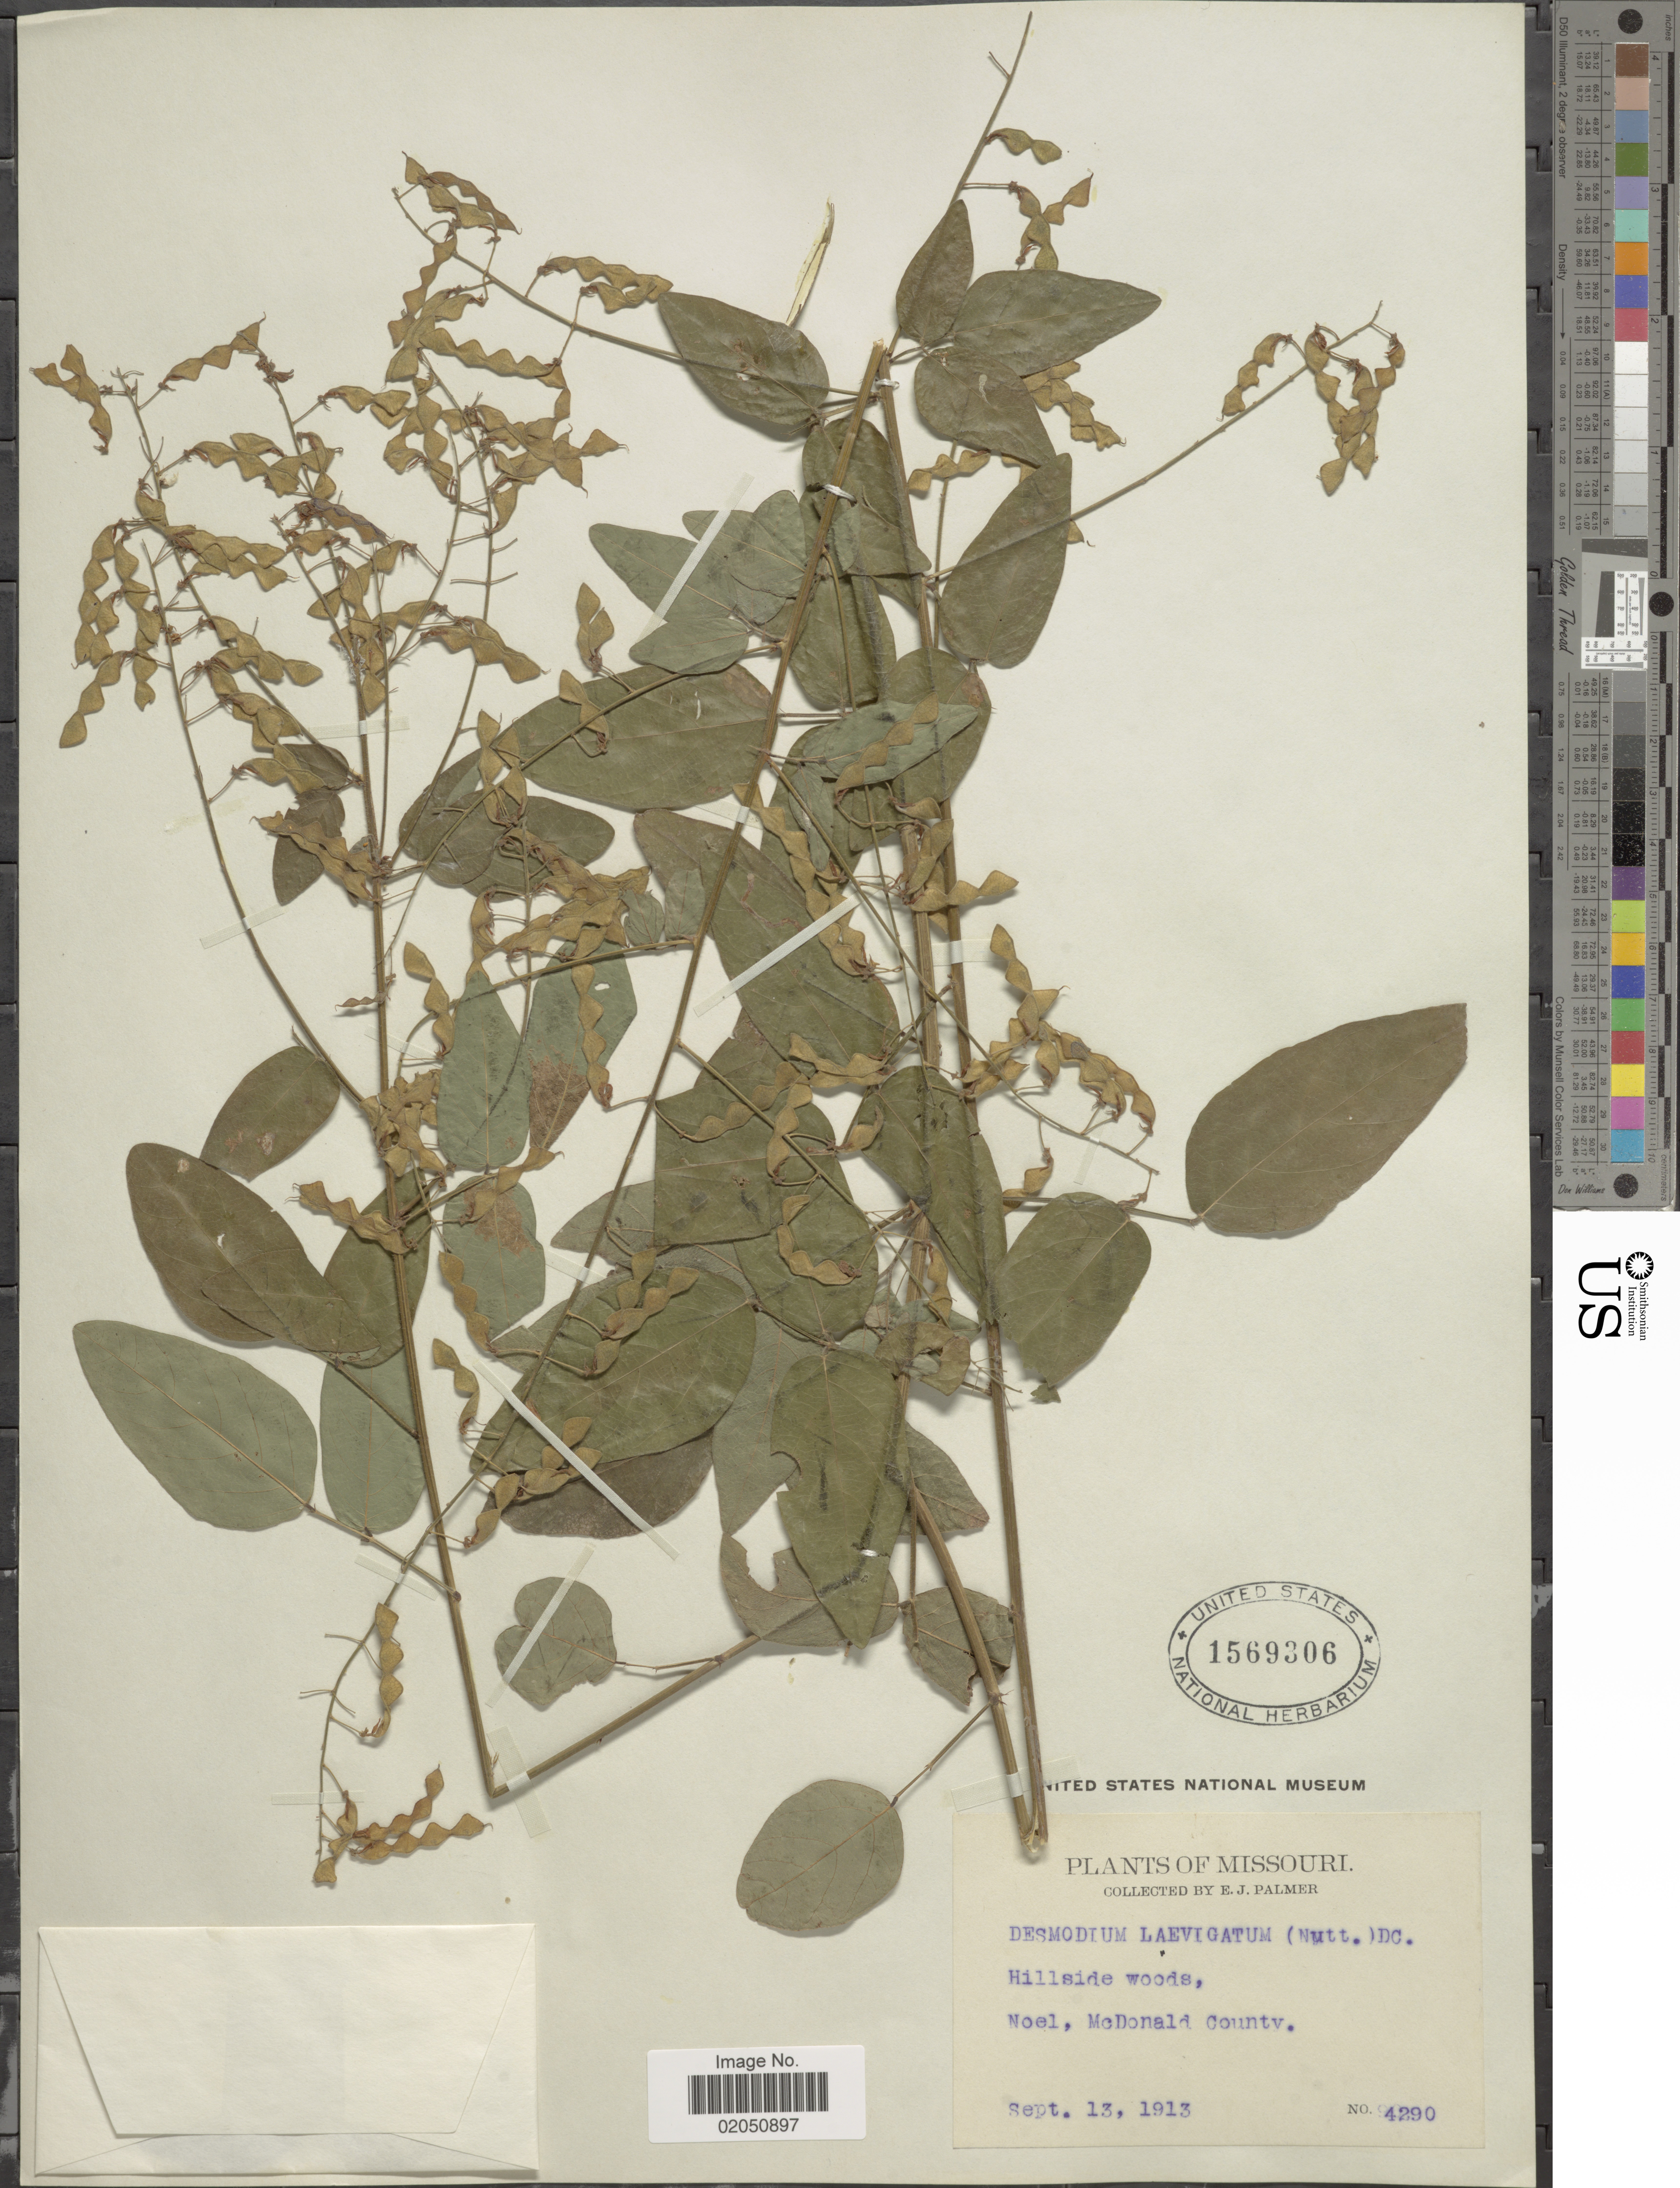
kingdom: Plantae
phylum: Tracheophyta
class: Magnoliopsida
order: Fabales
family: Fabaceae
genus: Desmodium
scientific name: Desmodium laevigatum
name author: (Nutt.) DC.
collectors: E. J. Palmer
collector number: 4290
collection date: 1913-09-13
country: United States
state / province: Missouri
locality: Hillside woods, Noel, McDonald County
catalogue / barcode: US 1569306